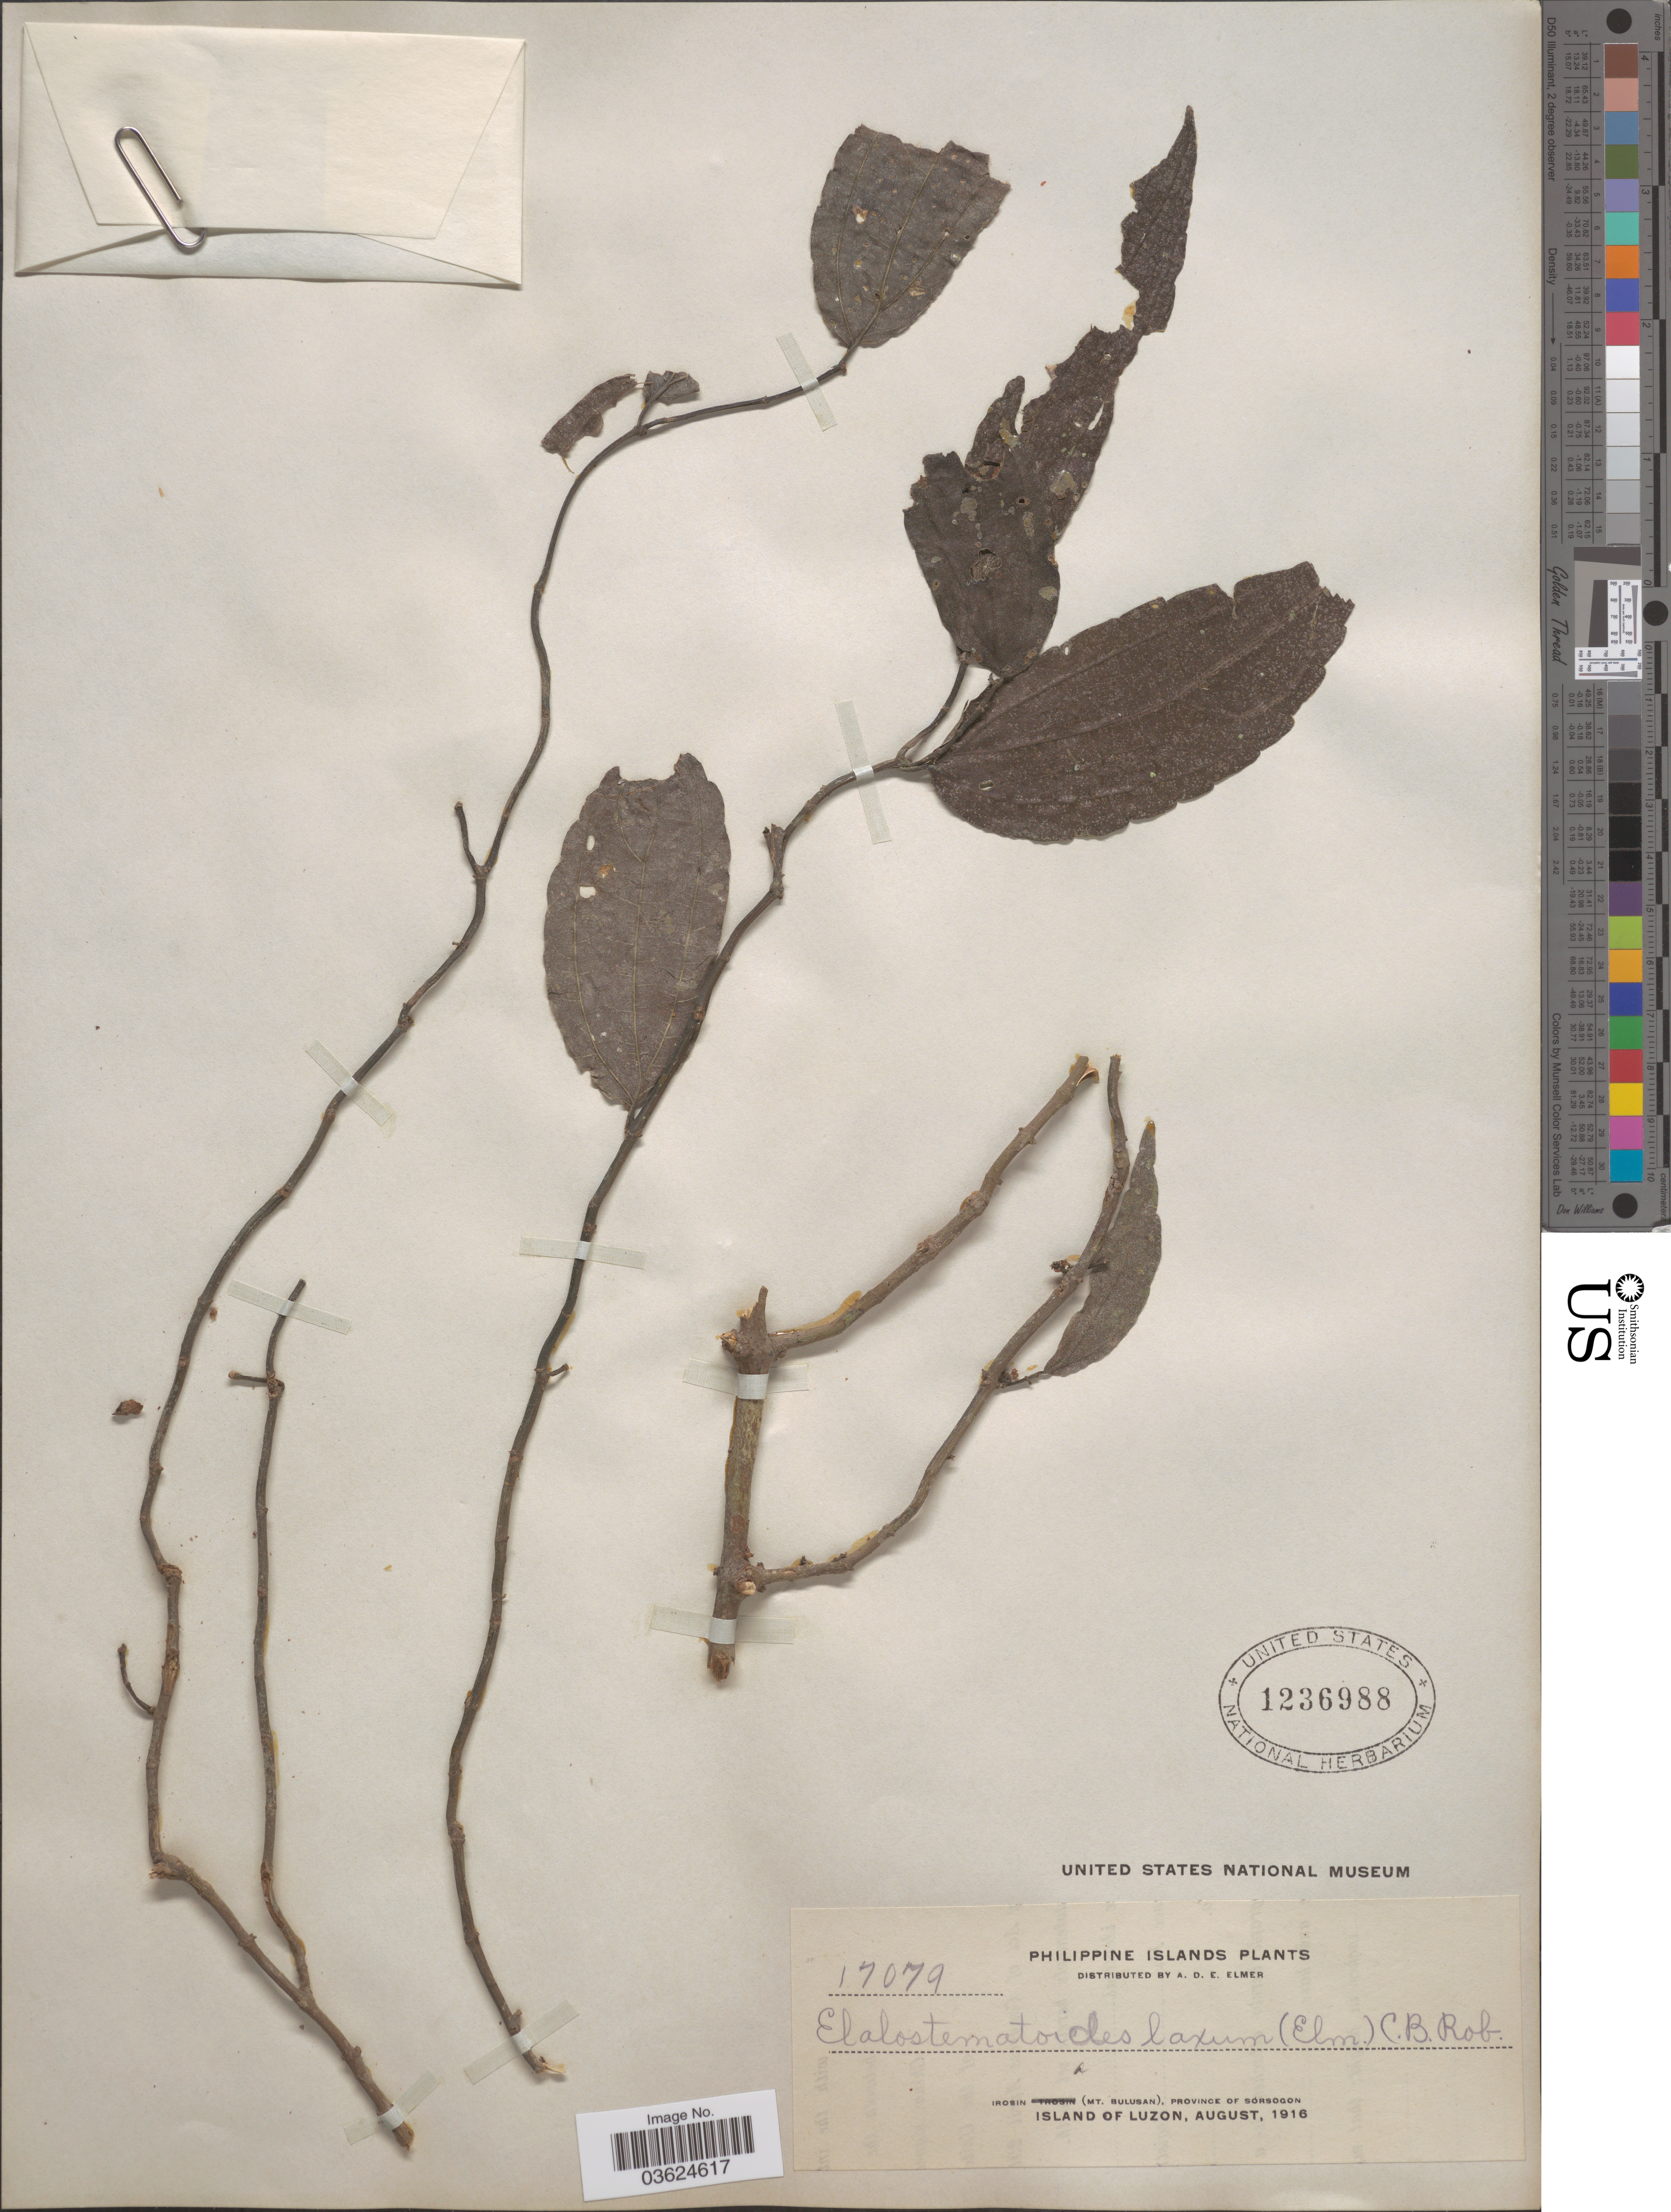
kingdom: Plantae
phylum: Tracheophyta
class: Magnoliopsida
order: Rosales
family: Urticaceae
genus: Elatostematoides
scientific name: Elatostematoides laxum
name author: (Elmer) C.B. Rob.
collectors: A. D. E. Elmer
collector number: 17079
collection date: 1916-08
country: Philippines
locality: Irosin (Mt. Bulusan), Province of Sorsogon, Island of Luzon.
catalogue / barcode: US 1236988